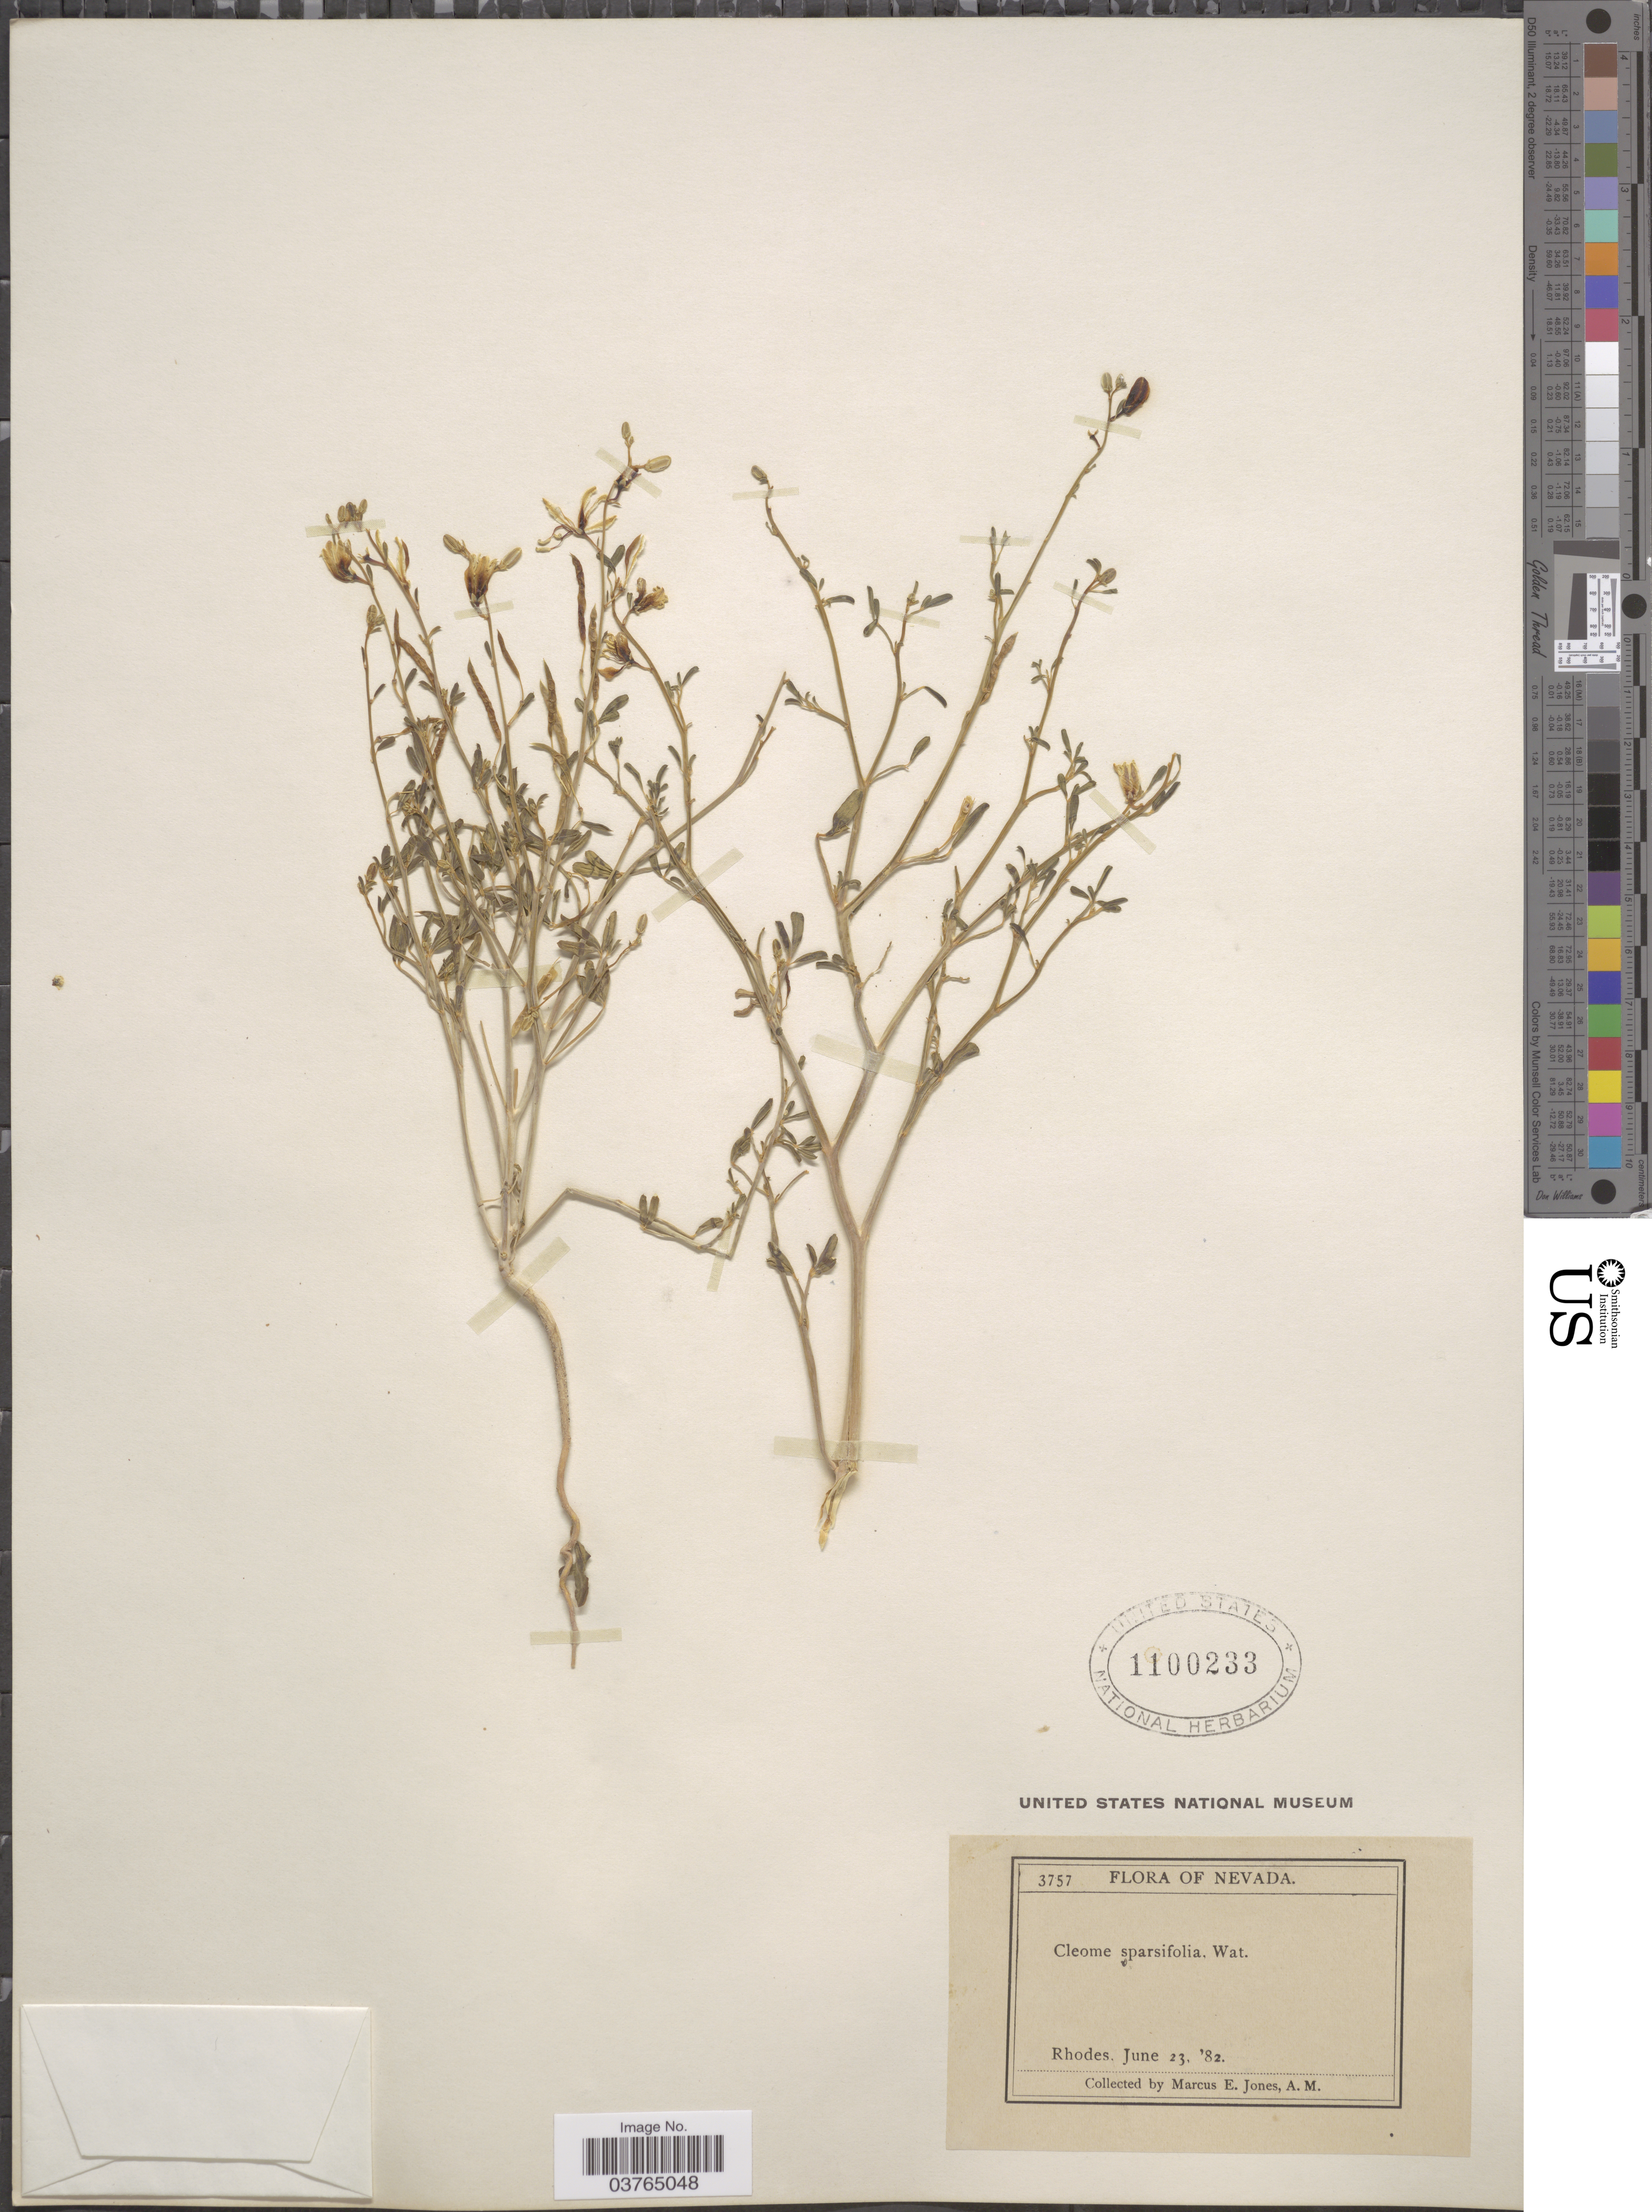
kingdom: Plantae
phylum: Tracheophyta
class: Magnoliopsida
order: Brassicales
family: Cleomaceae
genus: Cleomella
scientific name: Cleomella sparsifolia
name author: (S. Watson) J.C. Hall & Roalson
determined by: Strong, M. T., (US), Smithsonian Institution - National Museum of Natural History (UNITED STATES)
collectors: M. E. Jones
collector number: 3757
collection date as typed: Transcribed d/m/y: 23/6/82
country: United States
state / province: Nevada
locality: Rhodes.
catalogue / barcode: US 1100233